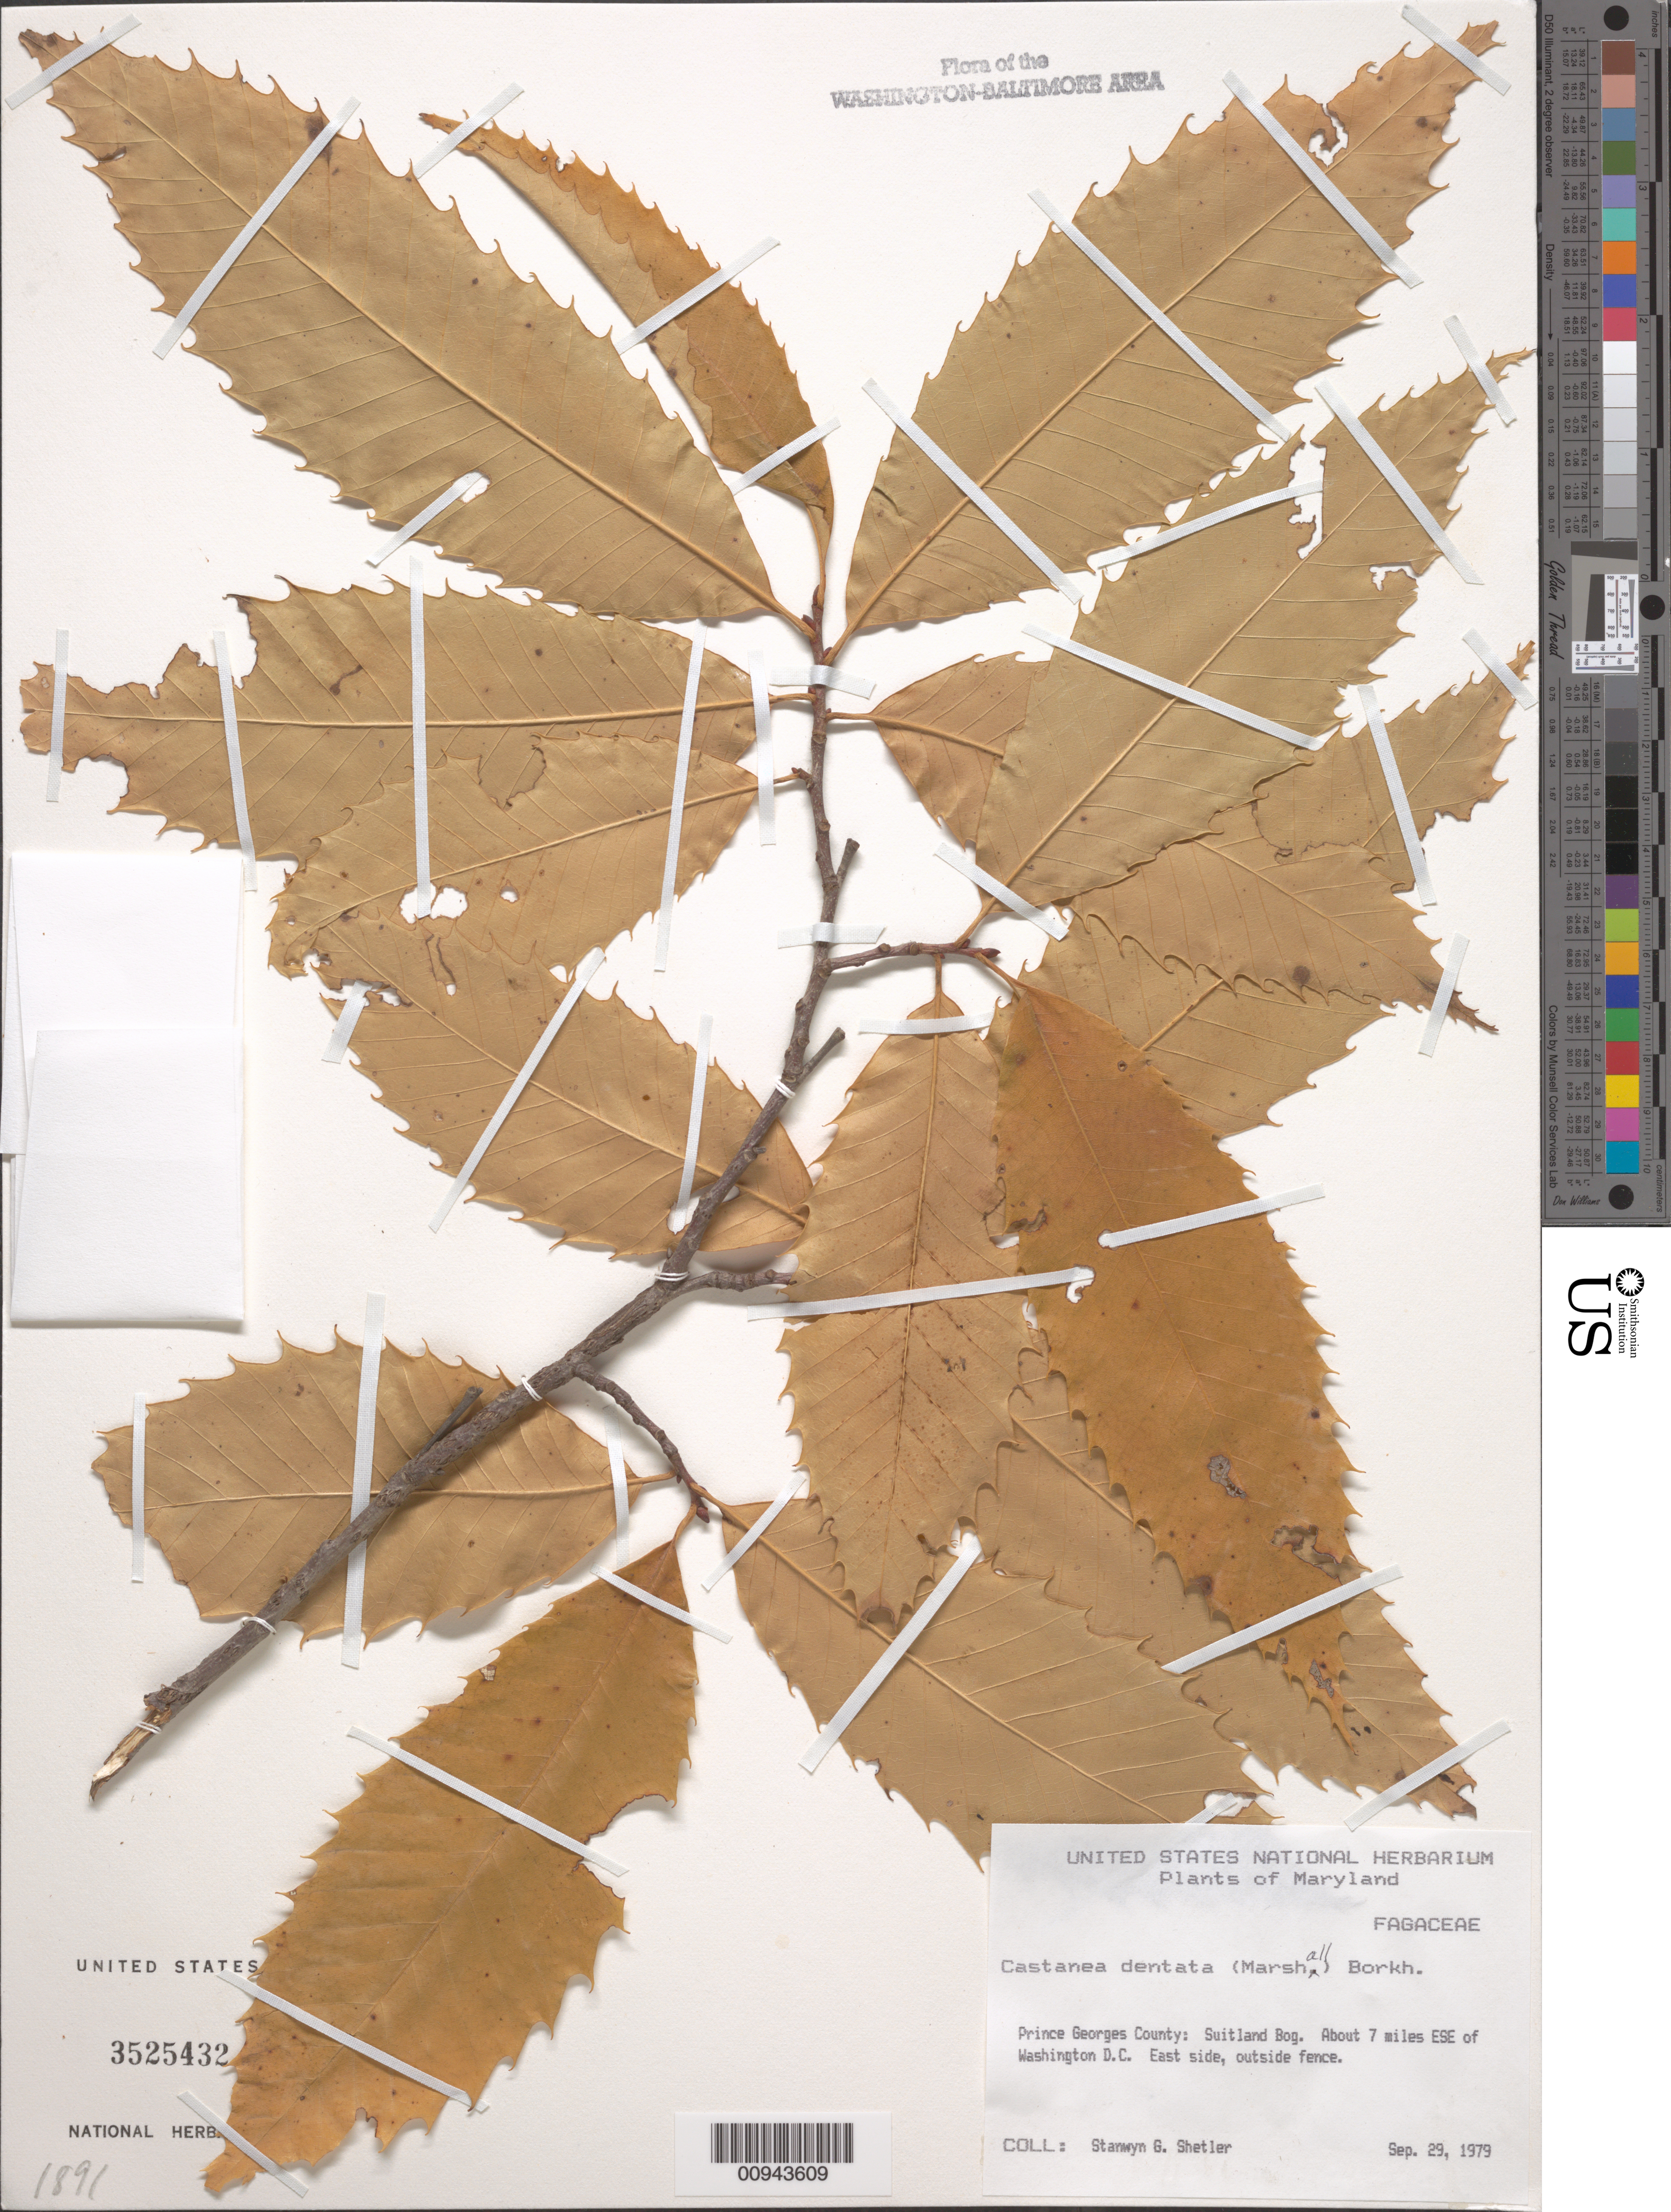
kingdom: Plantae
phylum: Tracheophyta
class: Magnoliopsida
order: Fagales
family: Fagaceae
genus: Castanea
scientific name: Castanea dentata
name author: (Marshall) Borkh.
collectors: S. Shetler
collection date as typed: Sep. 29, 1979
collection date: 1979-09-29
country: United States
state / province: Maryland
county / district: Prince George's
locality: Suitland Bog. About 7 miles ESE of Washington D.C.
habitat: east side, outside of fence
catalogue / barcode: US 3525432